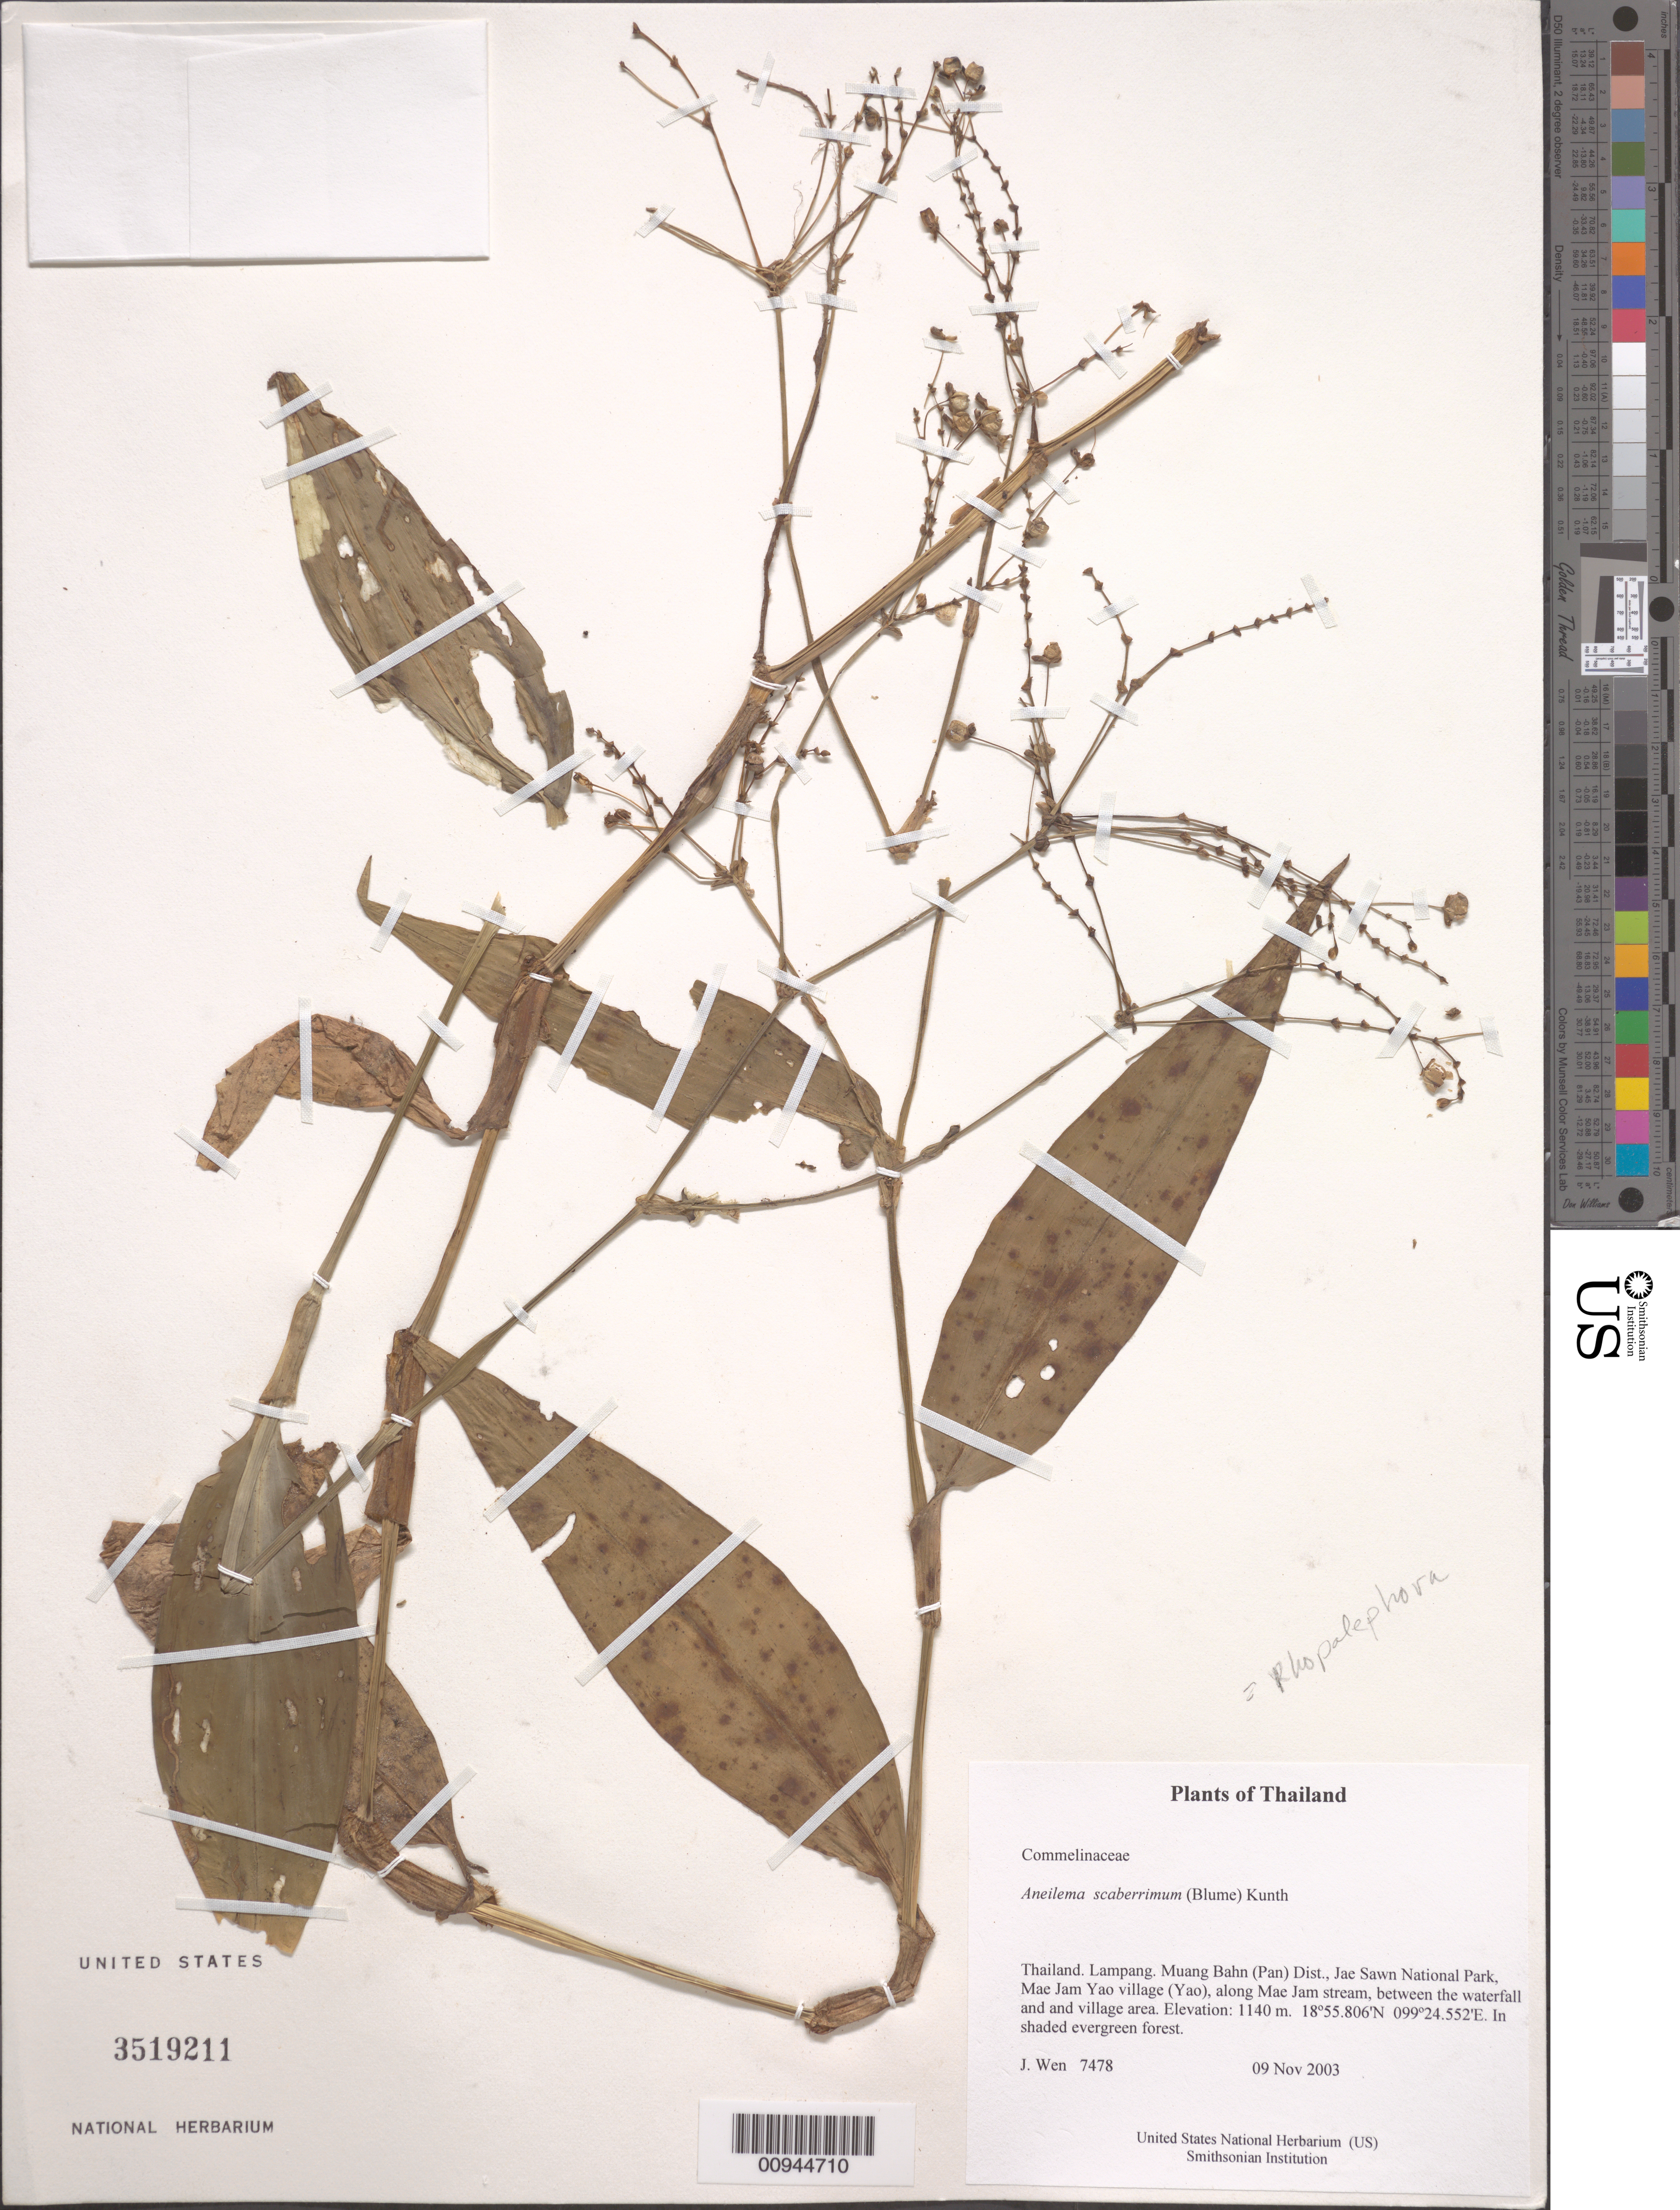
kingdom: Plantae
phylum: Tracheophyta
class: Liliopsida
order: Commelinales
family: Commelinaceae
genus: Aneilema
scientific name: Aneilema scaberrimum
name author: (Blume) Kunth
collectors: J. Wen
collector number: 7478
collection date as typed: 09 Nov 2003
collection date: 2003-11-09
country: Thailand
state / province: Lampang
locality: Muang Bahn (Pan) Dist., Jae Sawn National Park, Mae Jam Yao village (Yao), along Mae Jam stream, between the waterfall and and village area.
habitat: In shaded evergreen forest.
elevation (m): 1140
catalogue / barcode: US 3519211